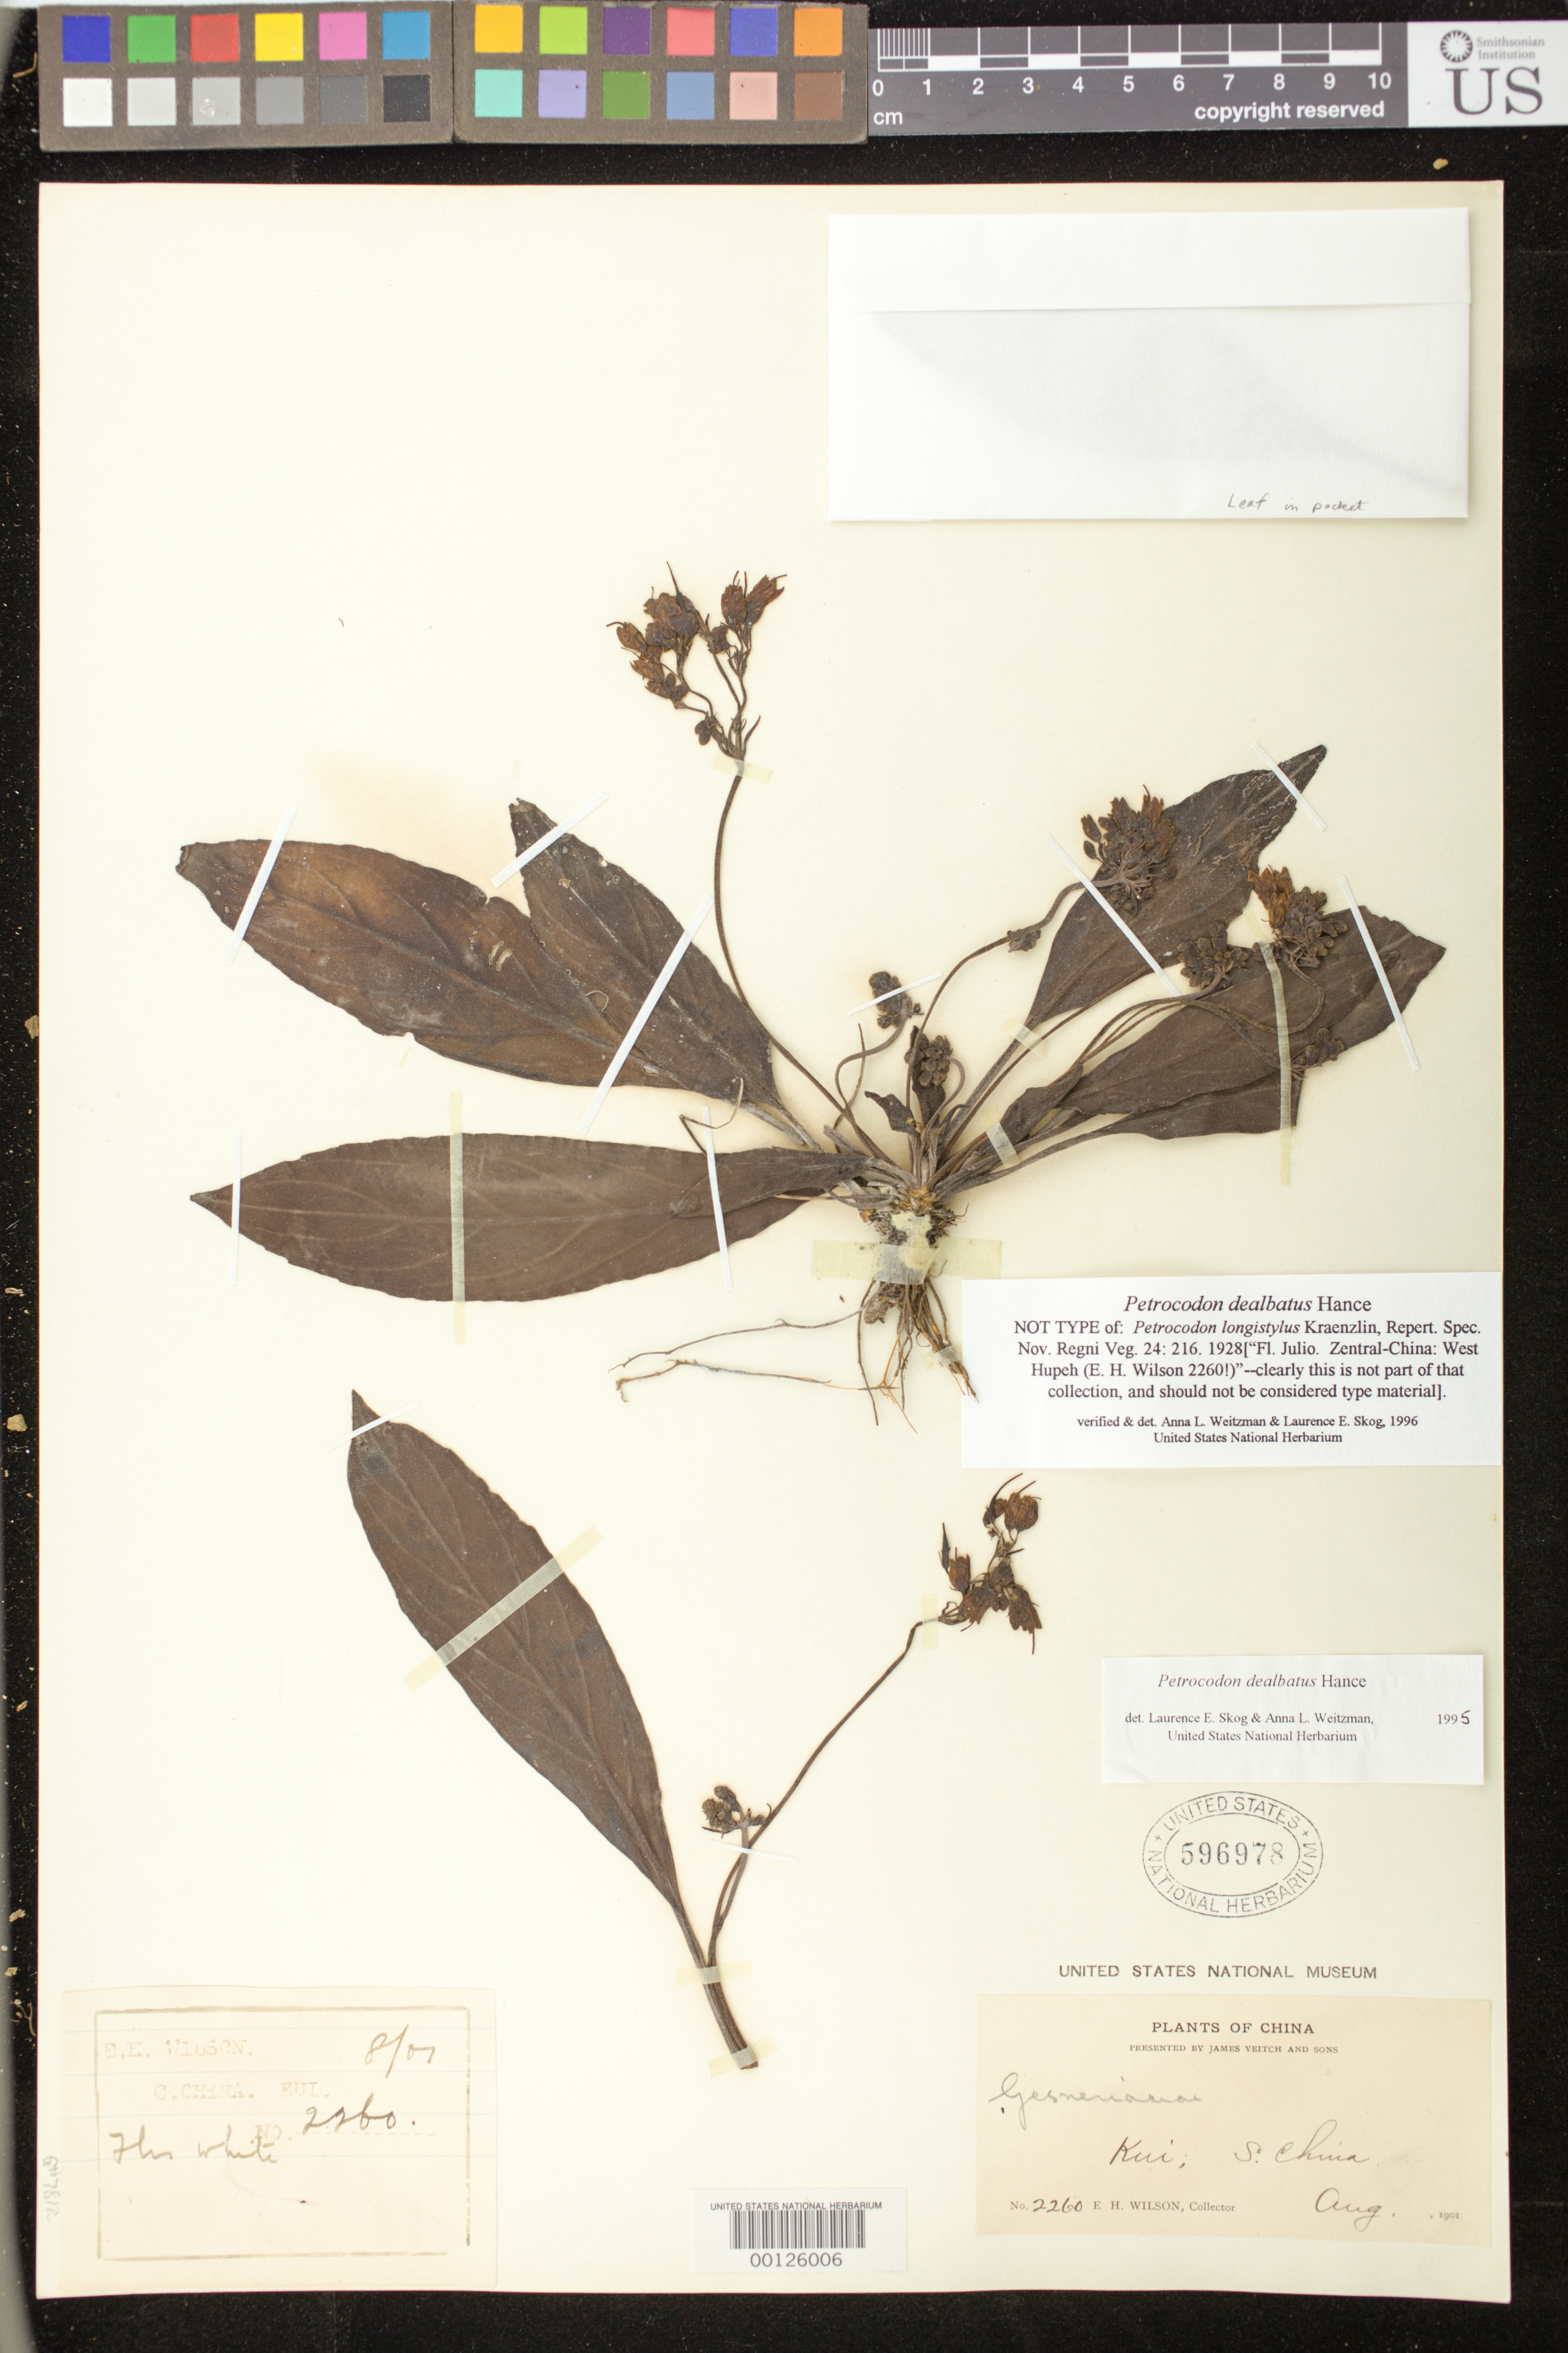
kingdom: Plantae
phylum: Tracheophyta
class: Magnoliopsida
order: Lamiales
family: Gesneriaceae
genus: Petrocodon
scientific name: Petrocodon dealbatus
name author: Hance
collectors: E. H. Wilson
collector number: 2260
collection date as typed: Aug 1901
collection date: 1901-08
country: China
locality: Kui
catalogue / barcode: US 596978